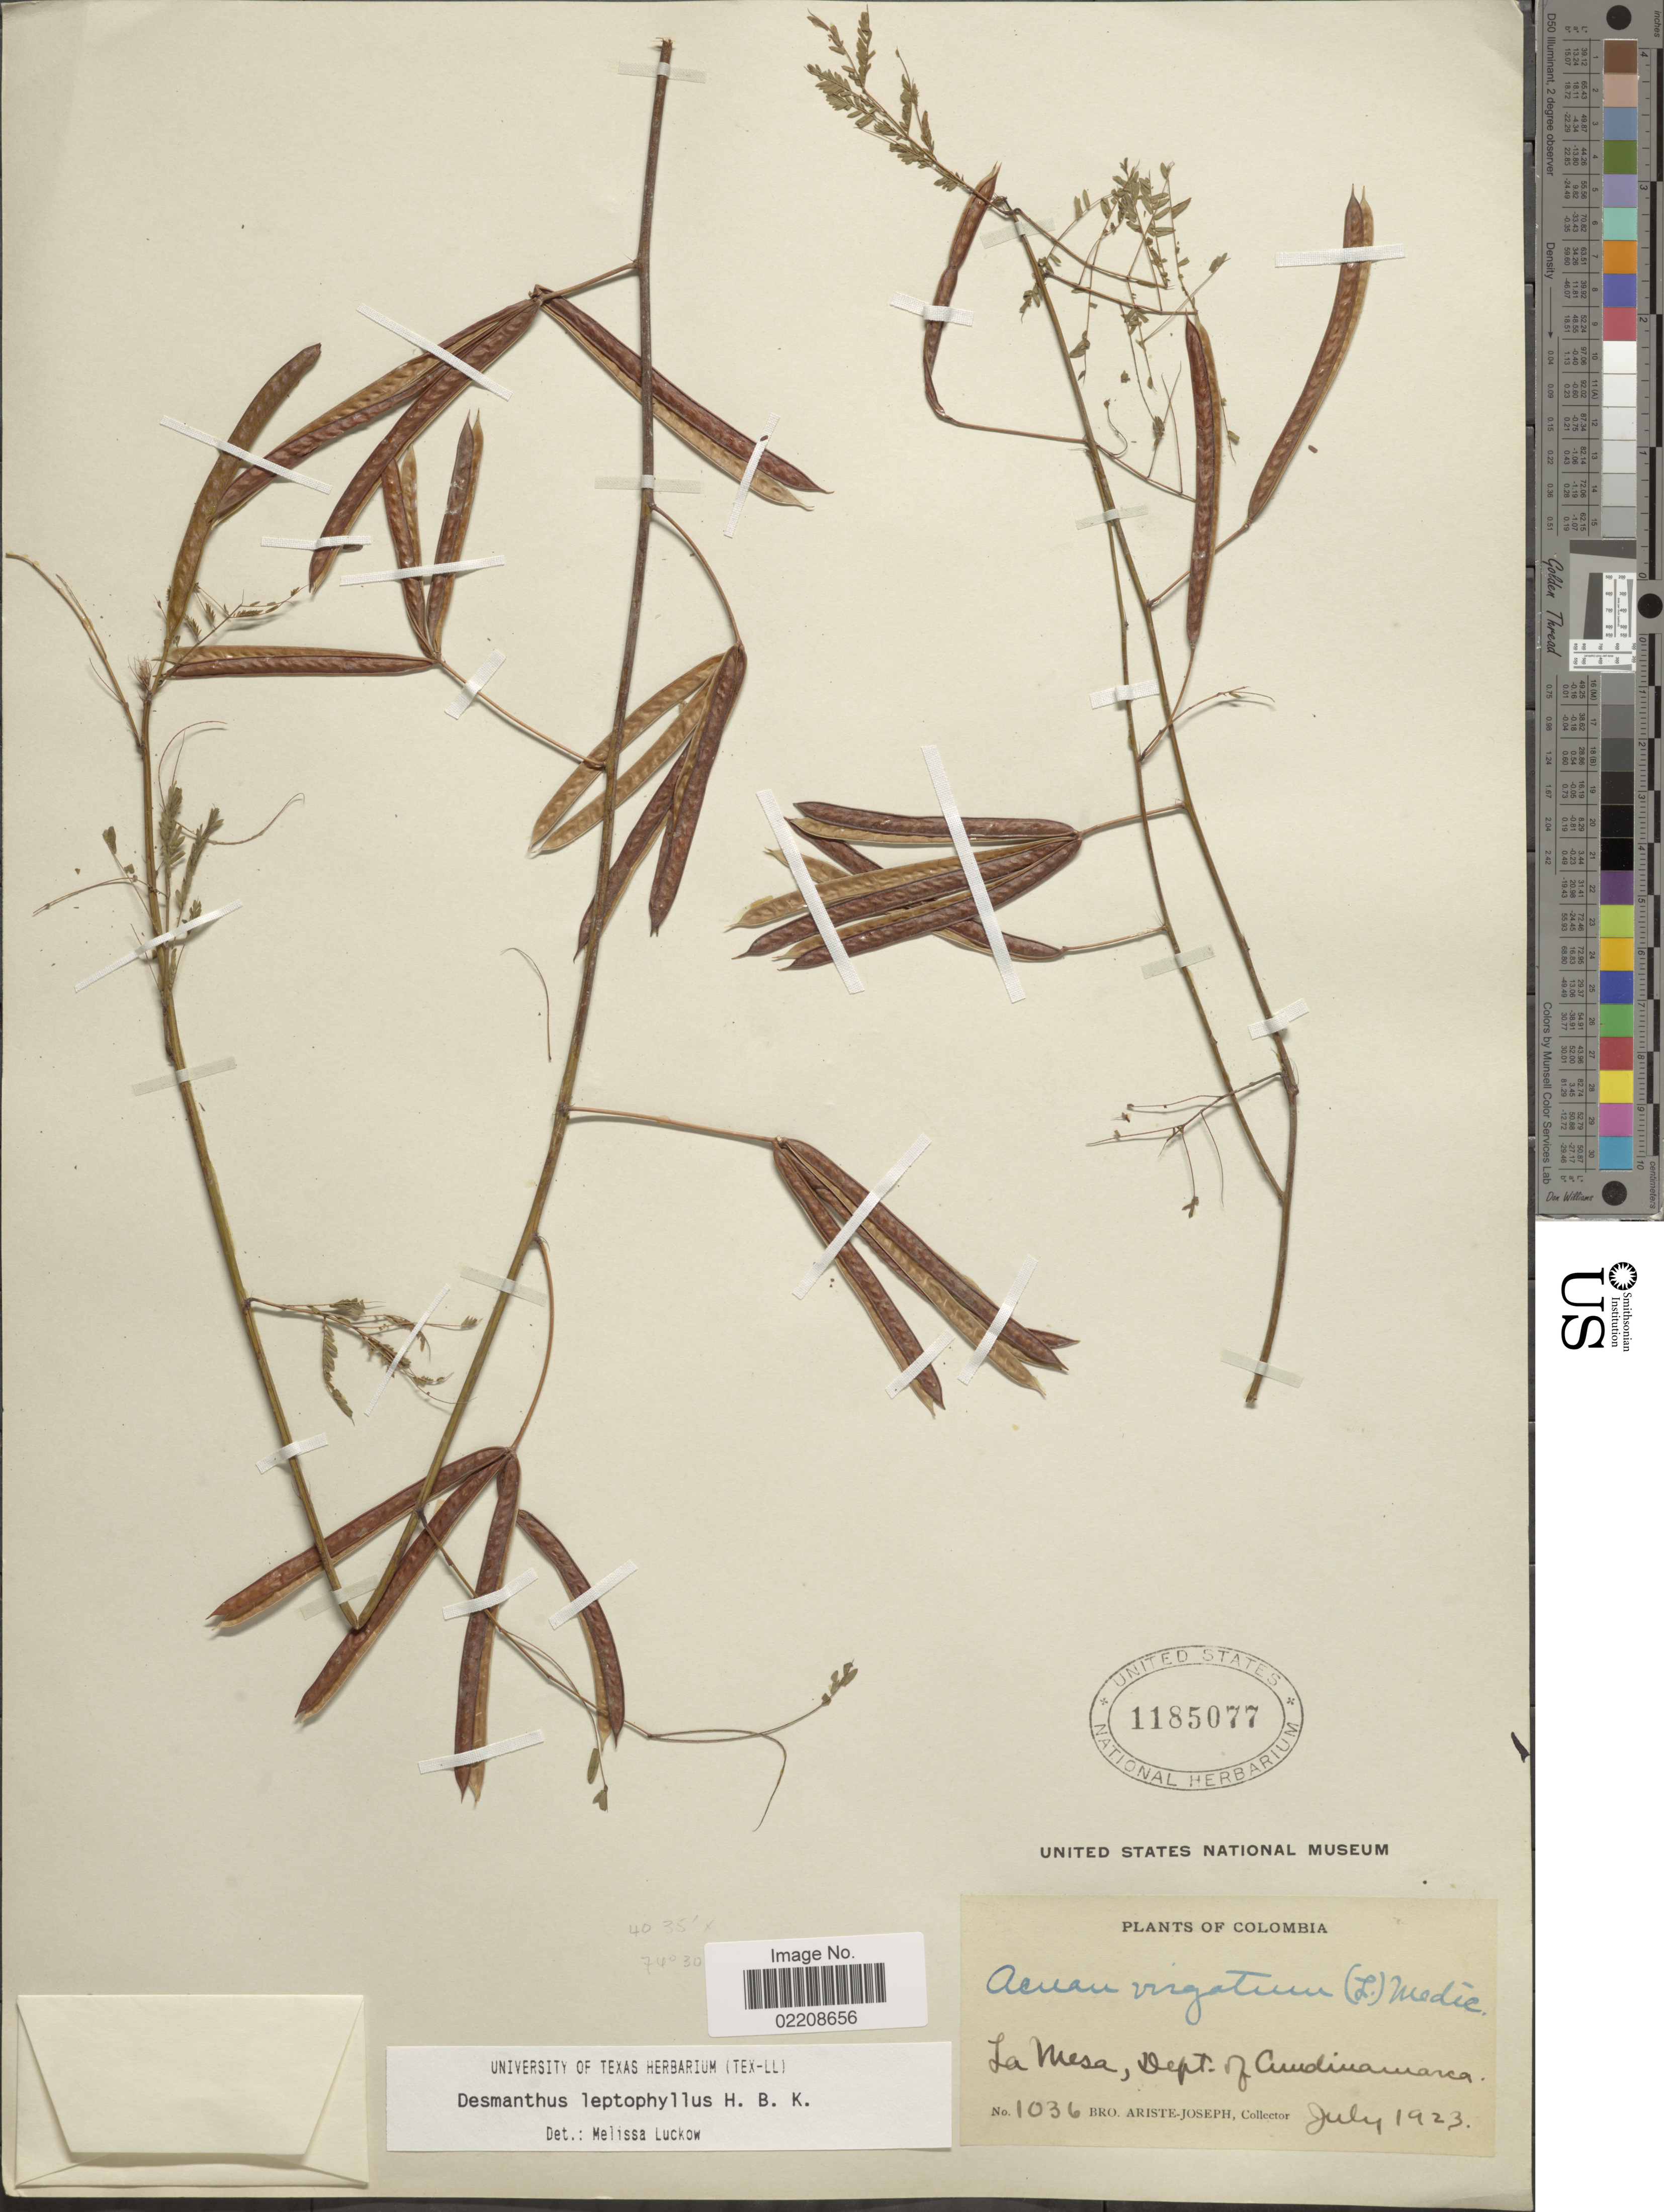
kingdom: Plantae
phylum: Tracheophyta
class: Magnoliopsida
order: Fabales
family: Fabaceae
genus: Desmanthus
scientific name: Desmanthus leptophyllus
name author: Kunth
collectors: Bro. Ariste-Joseph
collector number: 1036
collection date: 1923-07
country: Colombia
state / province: Cundinamarca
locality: La Mesa, Dept. of Cundinamarca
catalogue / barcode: US 1185077